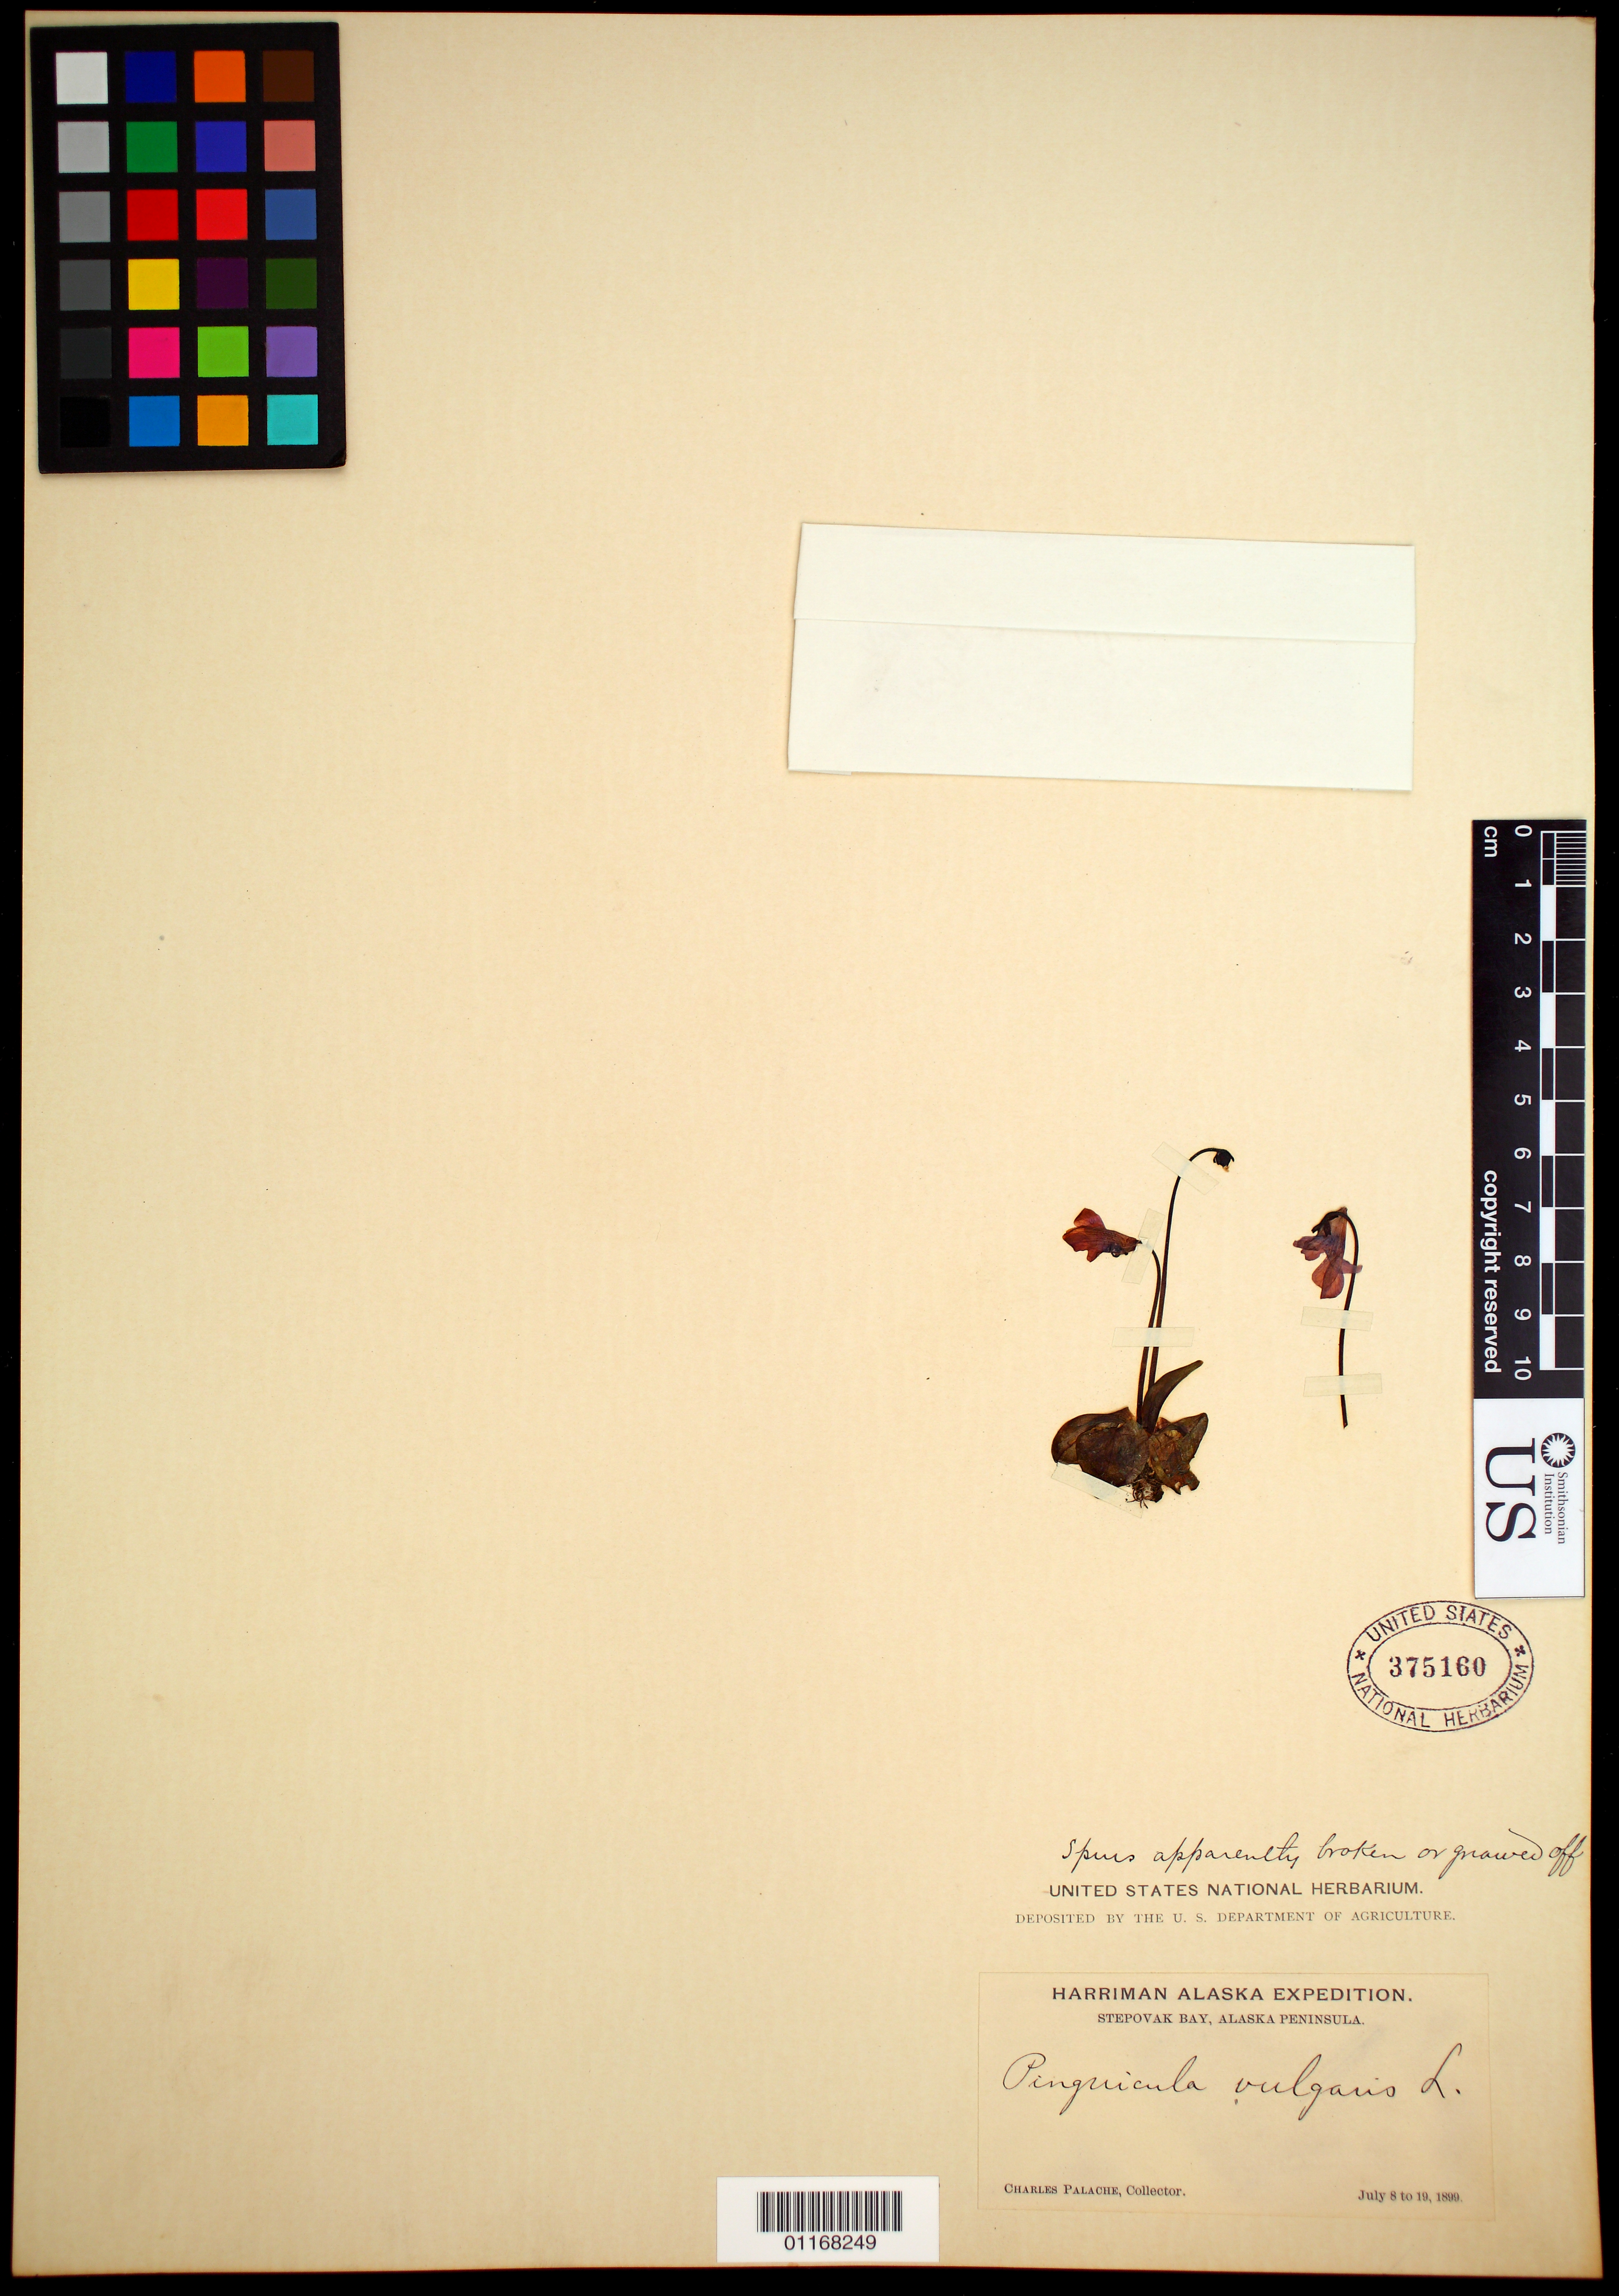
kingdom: Plantae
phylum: Tracheophyta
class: Magnoliopsida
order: Lamiales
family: Lentibulariaceae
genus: Pinguicula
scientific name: Pinguicula vulgaris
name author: L.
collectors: C. Palache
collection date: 1899-07-08/1899-07-19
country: United States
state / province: Alaska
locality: Stepovak Bay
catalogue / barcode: US 375160